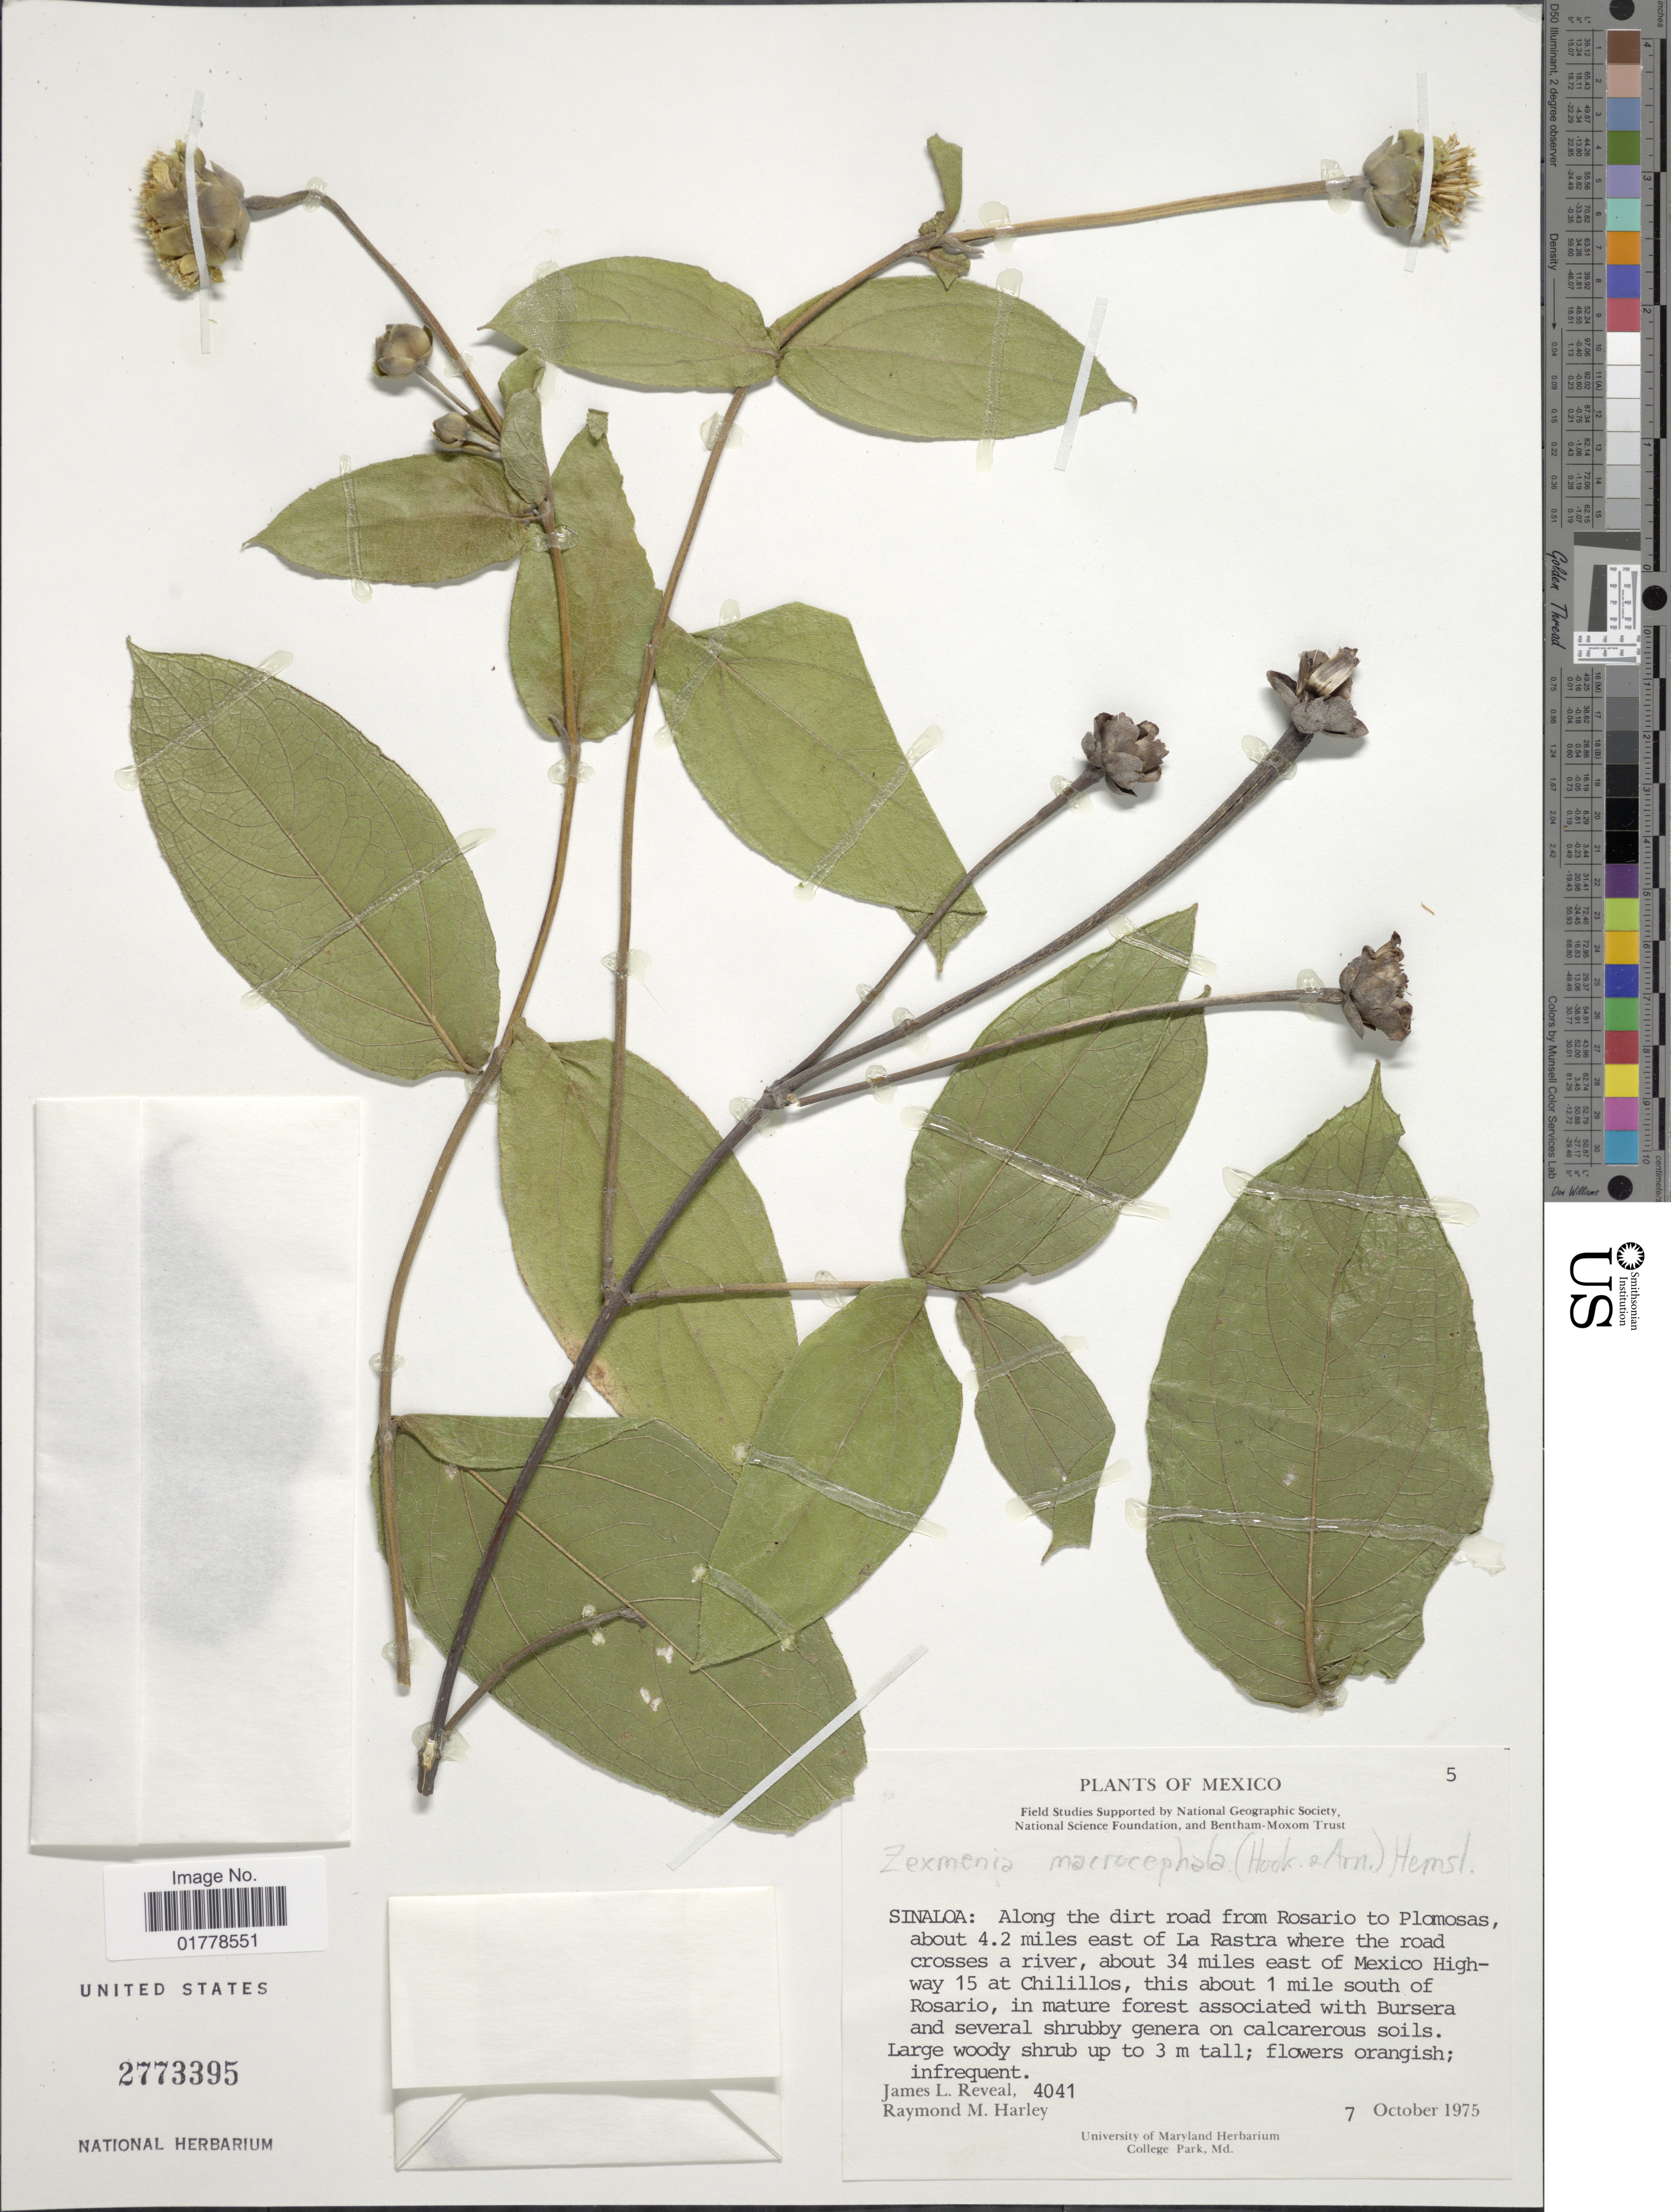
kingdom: Plantae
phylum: Tracheophyta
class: Magnoliopsida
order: Asterales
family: Asteraceae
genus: Lasianthaea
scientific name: Lasianthaea macrocephala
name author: (Hook. & Arn.) K.M. Becker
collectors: J. L. Reveal & R. M. Harley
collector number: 4041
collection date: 1975-10-07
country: Mexico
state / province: Sinaloa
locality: Sinaloa: Along the dirt road from Rosario to Plomosas, about 4.2 miles east of La Rastra where the road crosses a river, about 34 miles east of Mexico Highway 15 at Chilillos, this about 1 mile south of Rosario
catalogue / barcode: US 2773395